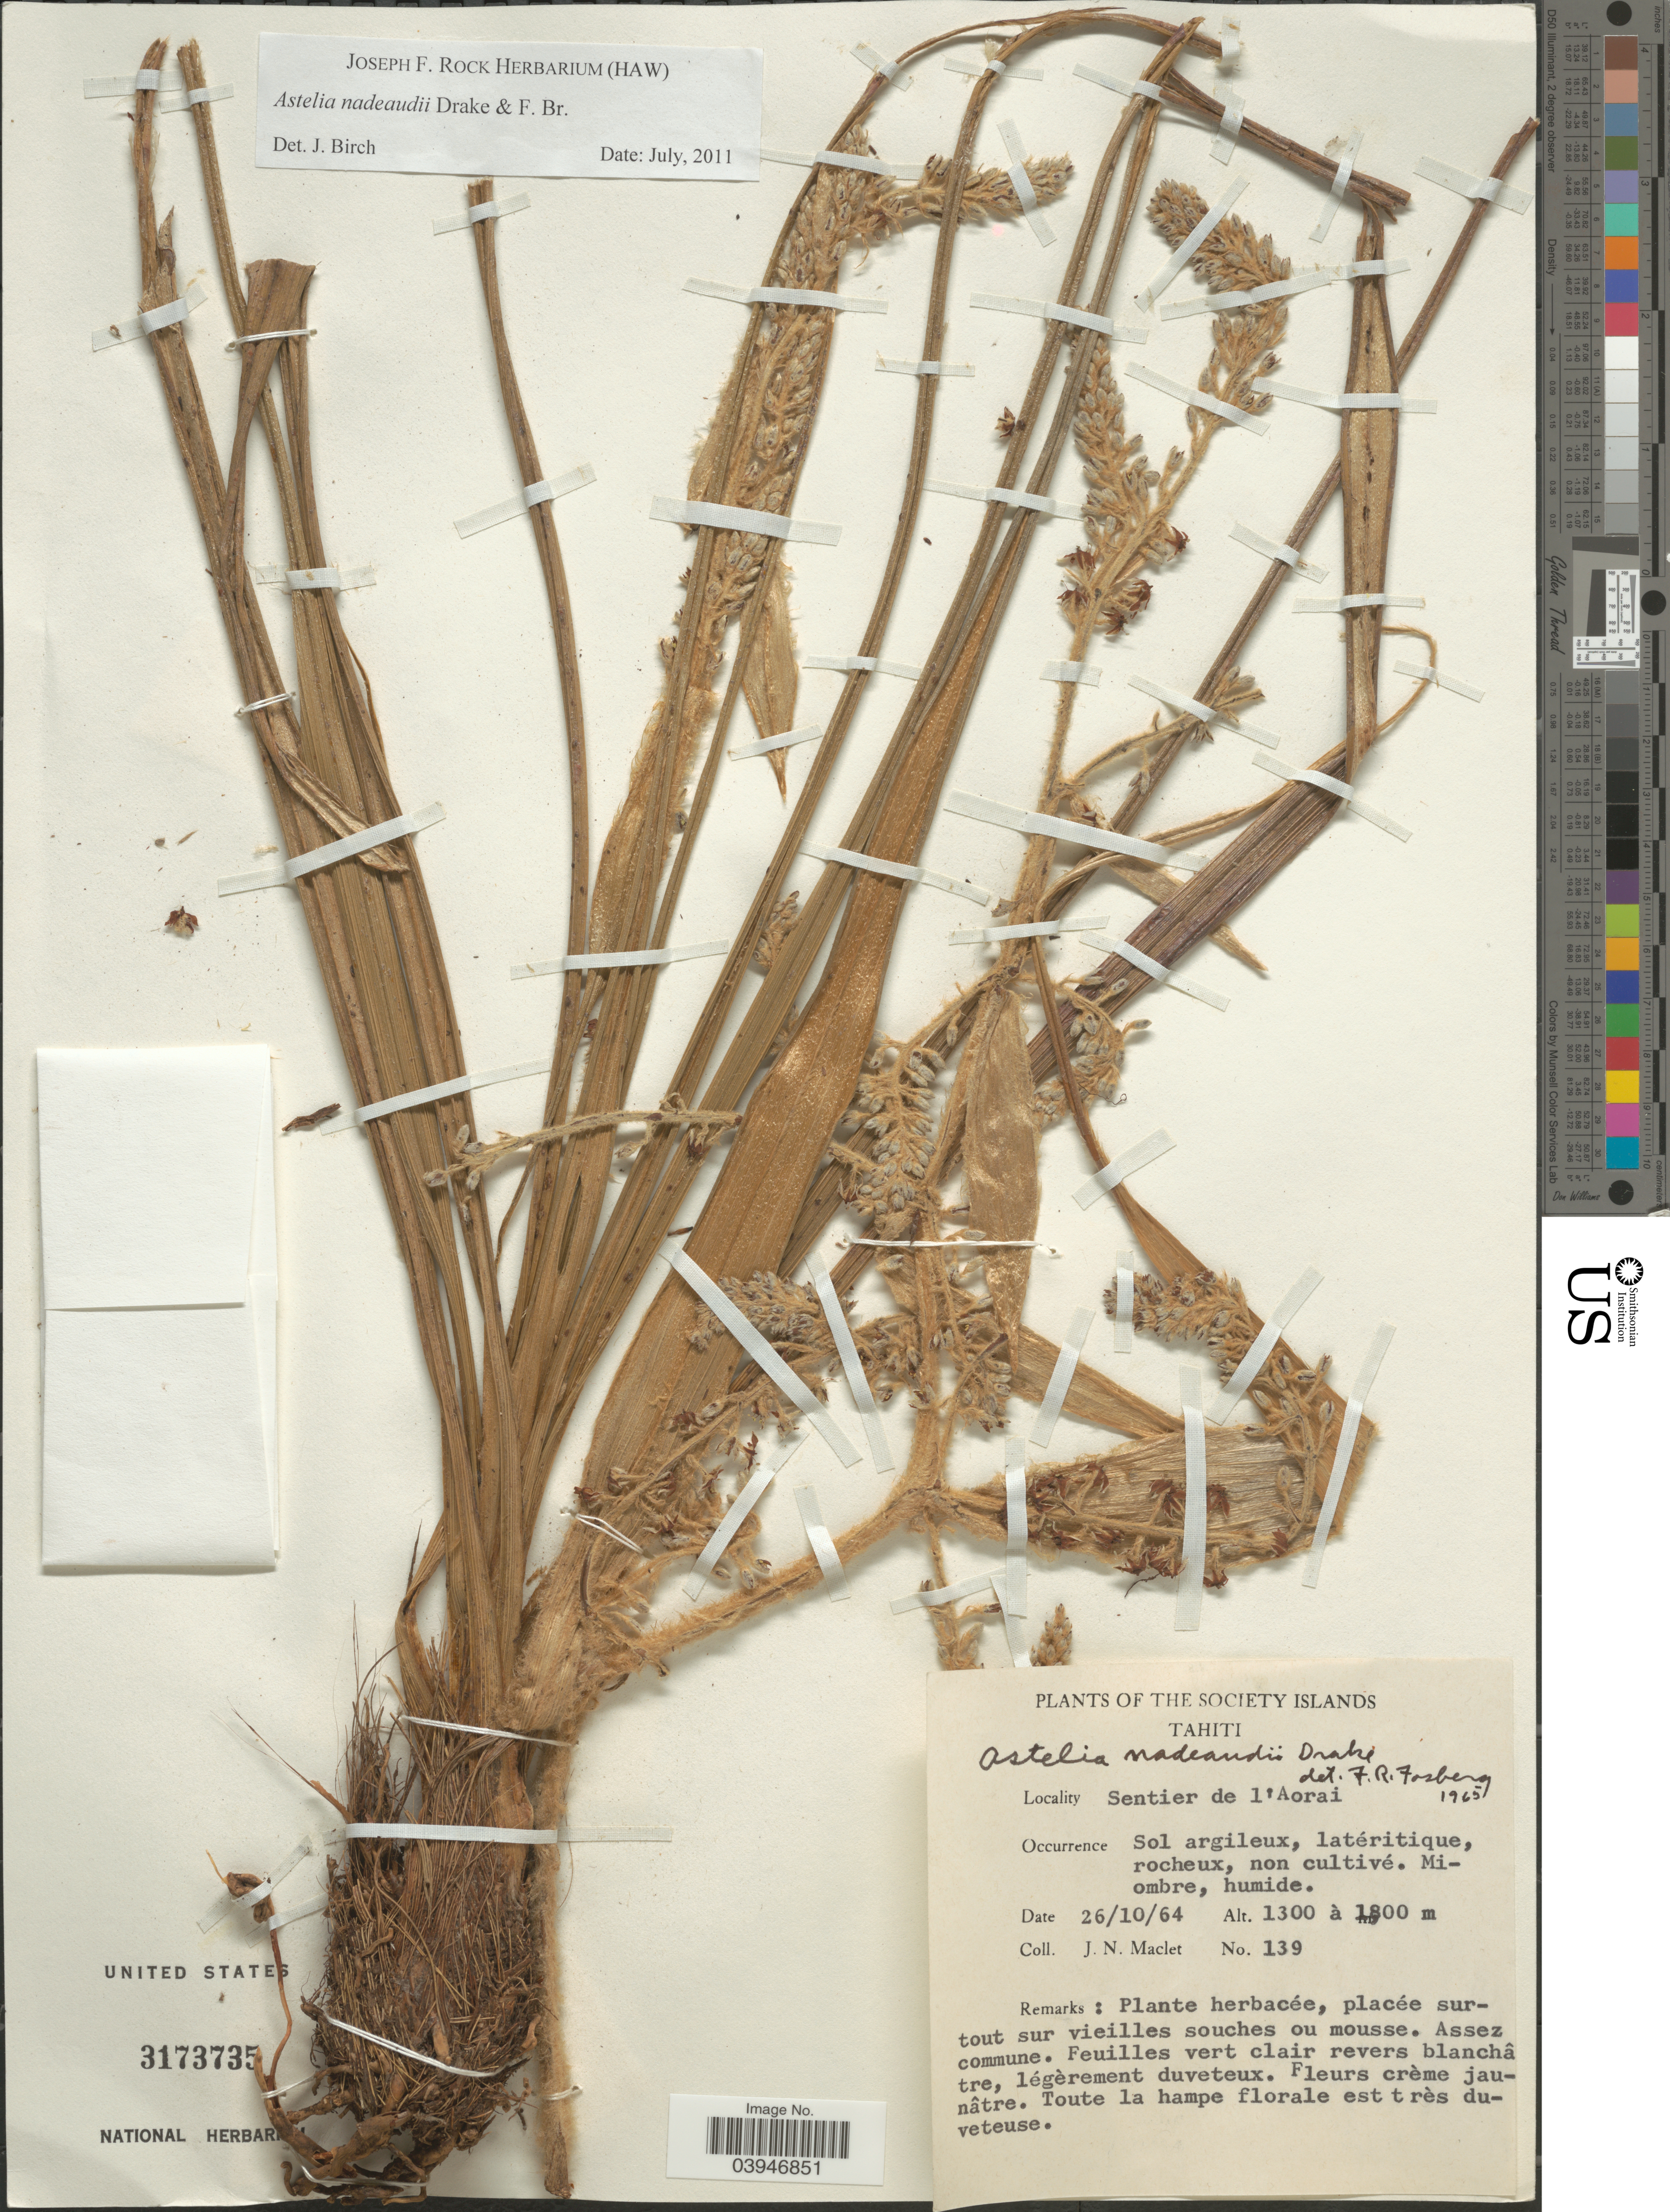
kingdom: Plantae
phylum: Tracheophyta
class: Liliopsida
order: Asparagales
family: Asteliaceae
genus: Astelia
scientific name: Astelia nadeaudii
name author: Drake & F. Br.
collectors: J. Maclet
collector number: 139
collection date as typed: Transcribed d/m/y: 26/10/64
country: French Polynesia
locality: The Society Islands. Tahiti. Sentier de l'Aorai.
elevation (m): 1300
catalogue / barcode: US 3173735